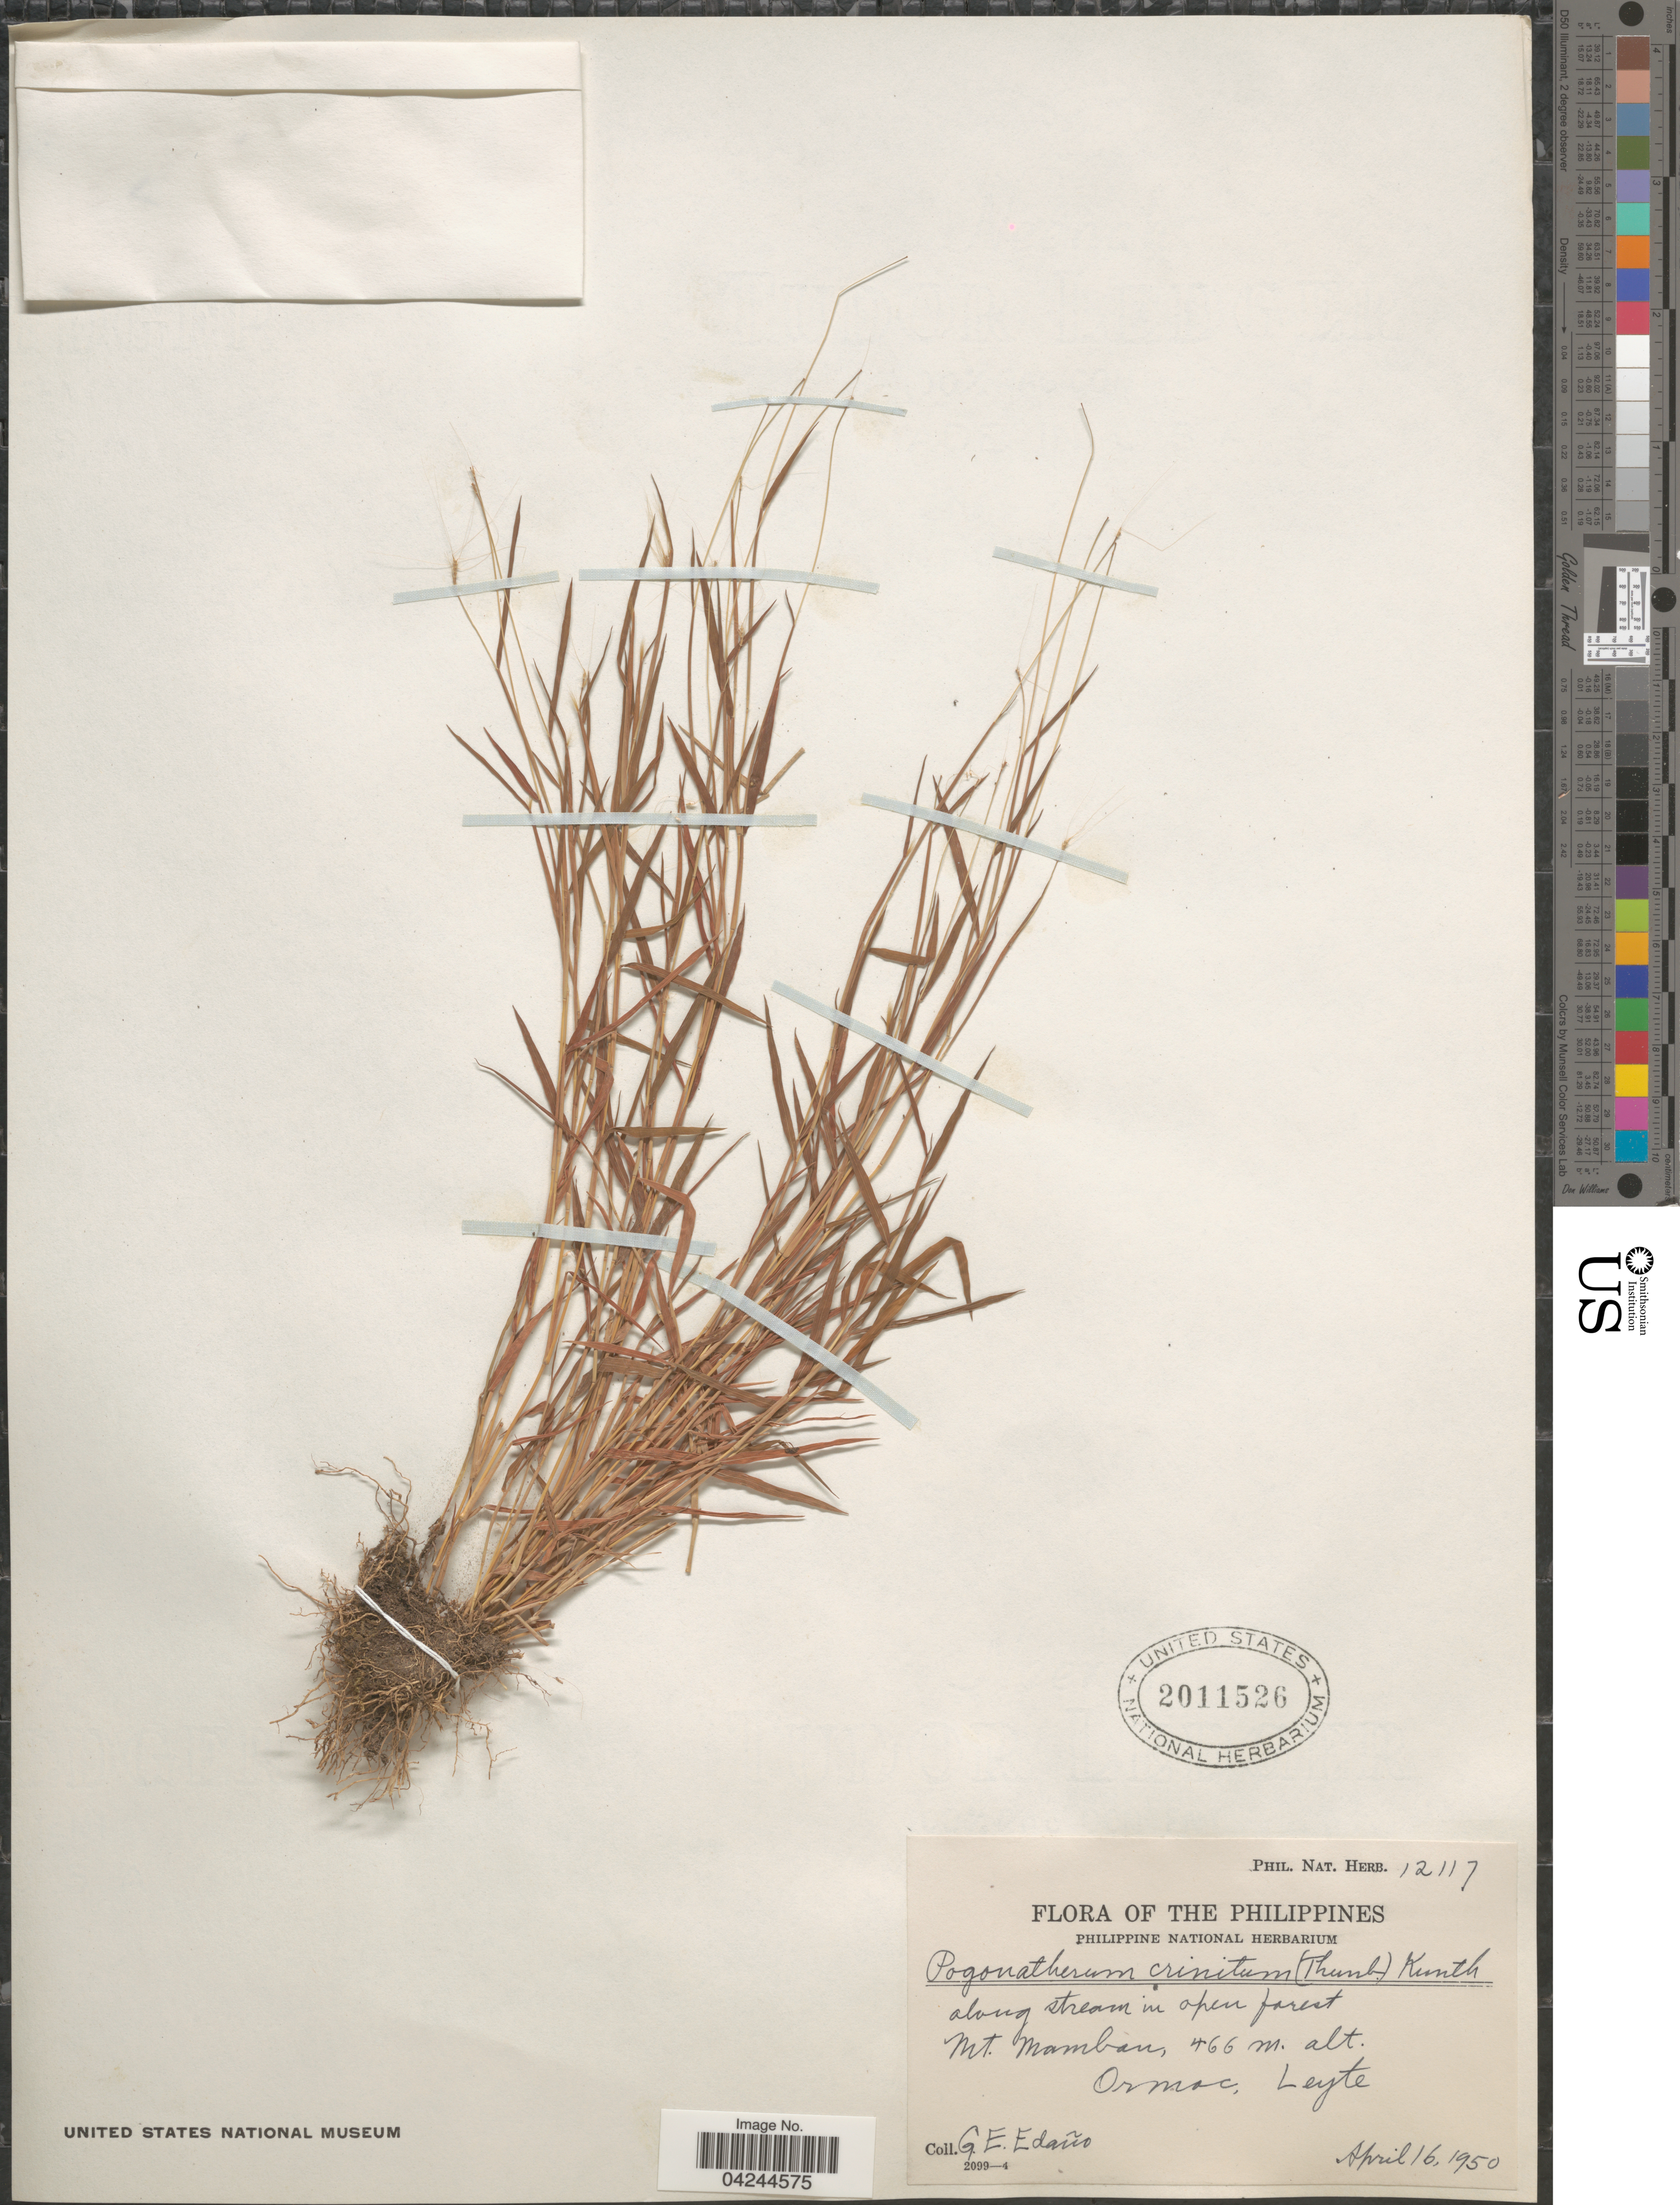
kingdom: Plantae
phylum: Tracheophyta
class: Liliopsida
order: Poales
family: Poaceae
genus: Pogonatherum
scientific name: Pogonatherum crinitum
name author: (Thunb.) Kunth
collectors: G. E. Edaño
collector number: Phil. Nat. Herb. 12117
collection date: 1950-04-16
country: Philippines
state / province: Eastern Visayas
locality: Along stream in open forest. Mt. Mamban, Ormac, Leyte.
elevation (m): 466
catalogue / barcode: US 2011526